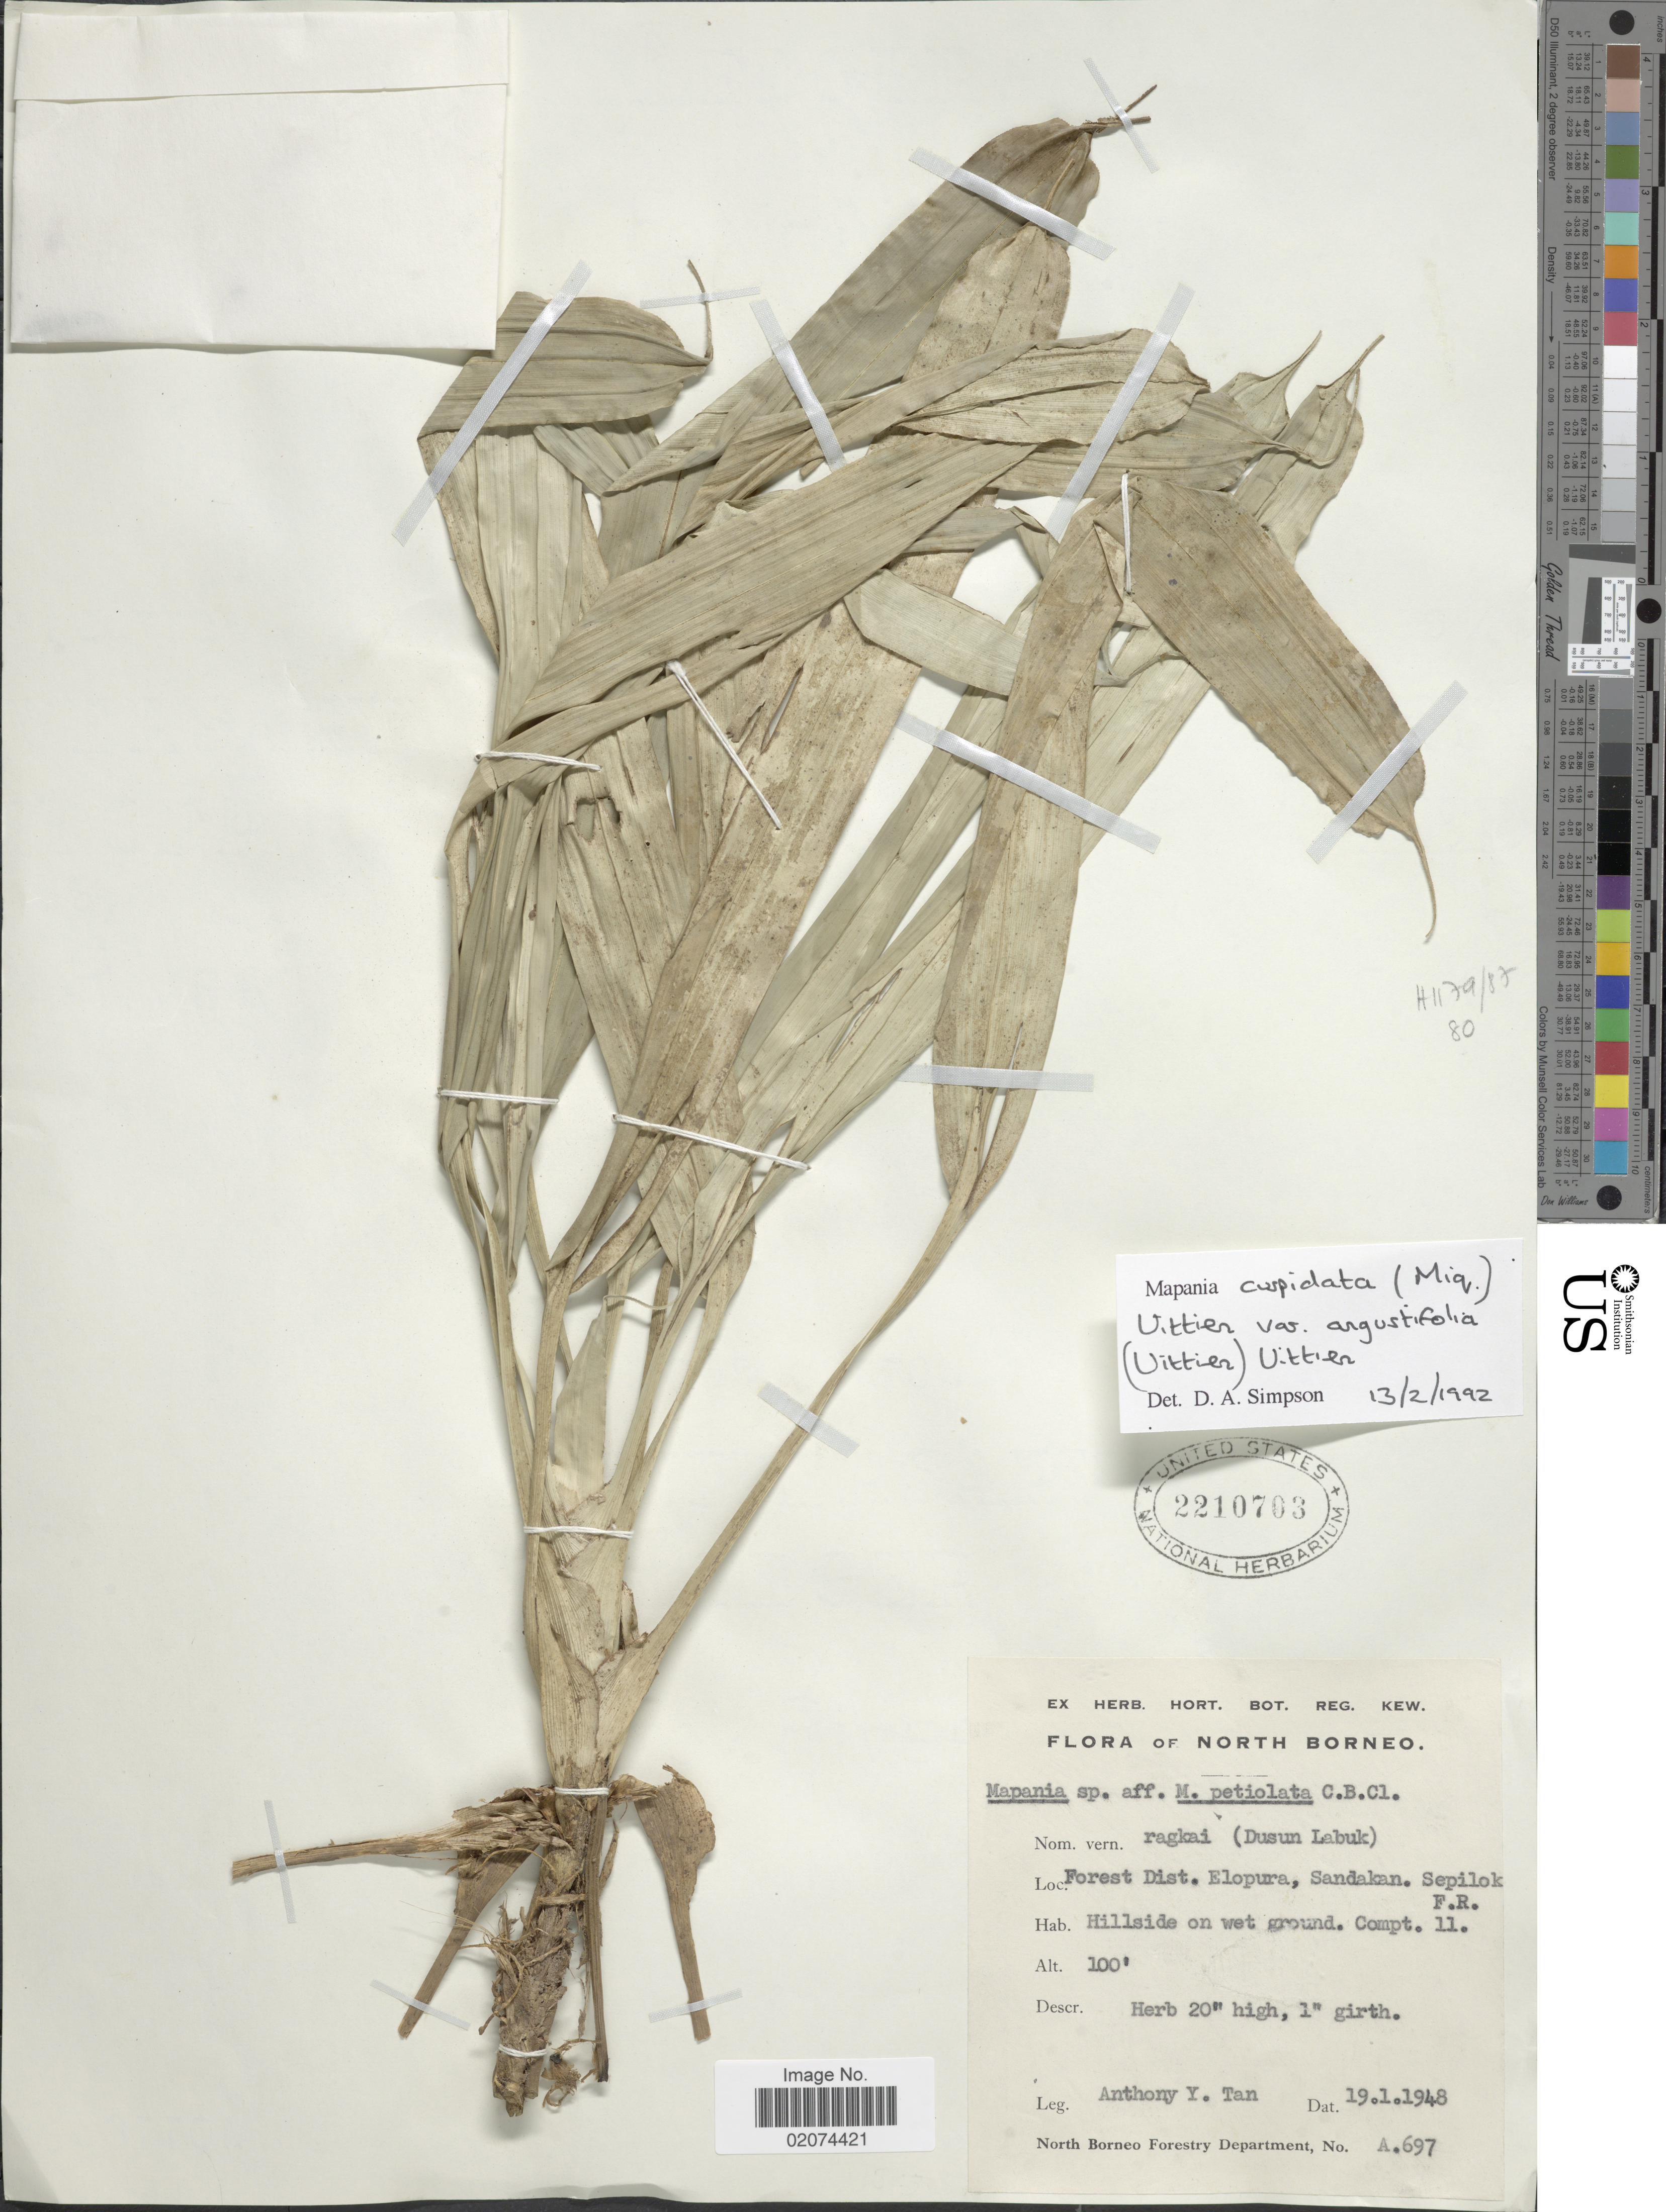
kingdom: Plantae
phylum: Tracheophyta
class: Liliopsida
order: Poales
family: Cyperaceae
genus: Mapania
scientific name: Mapania cuspidata var. angustifolia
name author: (Uittien) Uittien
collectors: A. Tan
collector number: A697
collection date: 1948-01-19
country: Malaysia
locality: North Borneo. Forest Dist. Elopura, Sandakan. Sepilok F. R.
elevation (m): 30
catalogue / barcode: US 2210703